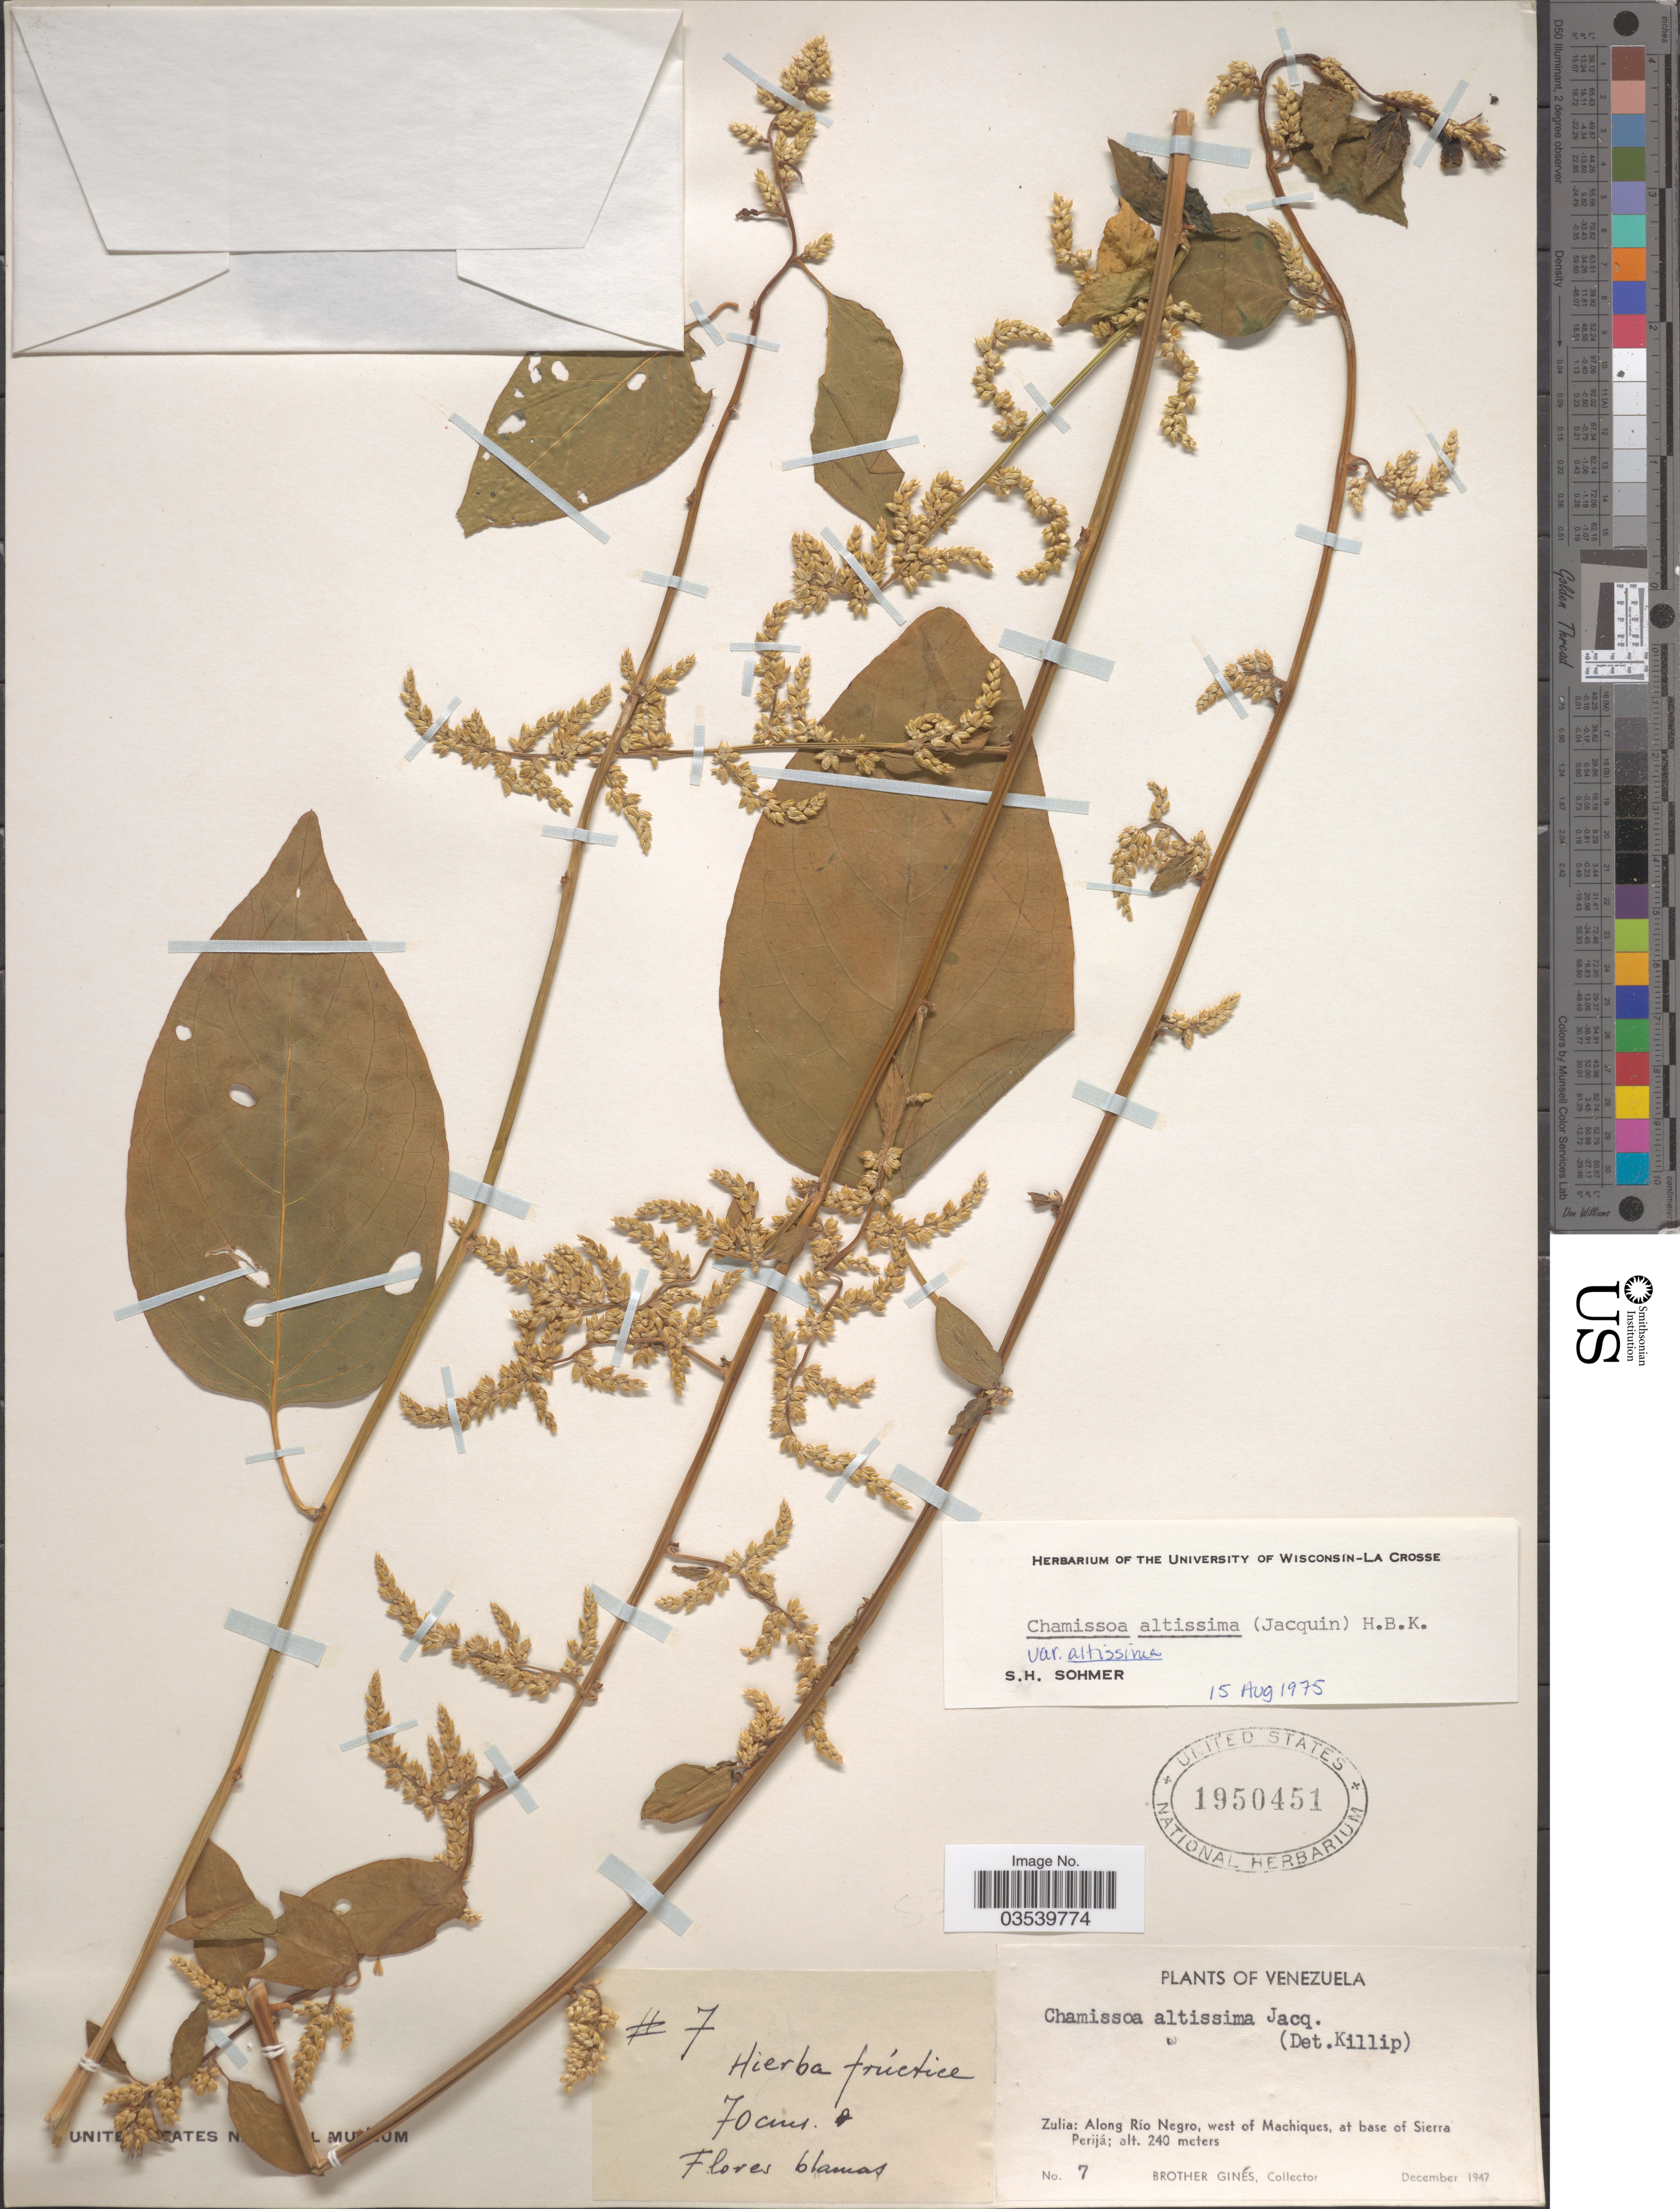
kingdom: Plantae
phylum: Tracheophyta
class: Magnoliopsida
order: Caryophyllales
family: Amaranthaceae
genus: Chamissoa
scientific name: Chamissoa altissima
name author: (Jacq.) Kunth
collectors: Bro. Gines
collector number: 7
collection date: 1947-12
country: Venezuela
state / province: Zulia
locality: Along Río Negro, west of Machiques, at base of Sierra Perijá.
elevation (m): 240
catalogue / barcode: US 1950451